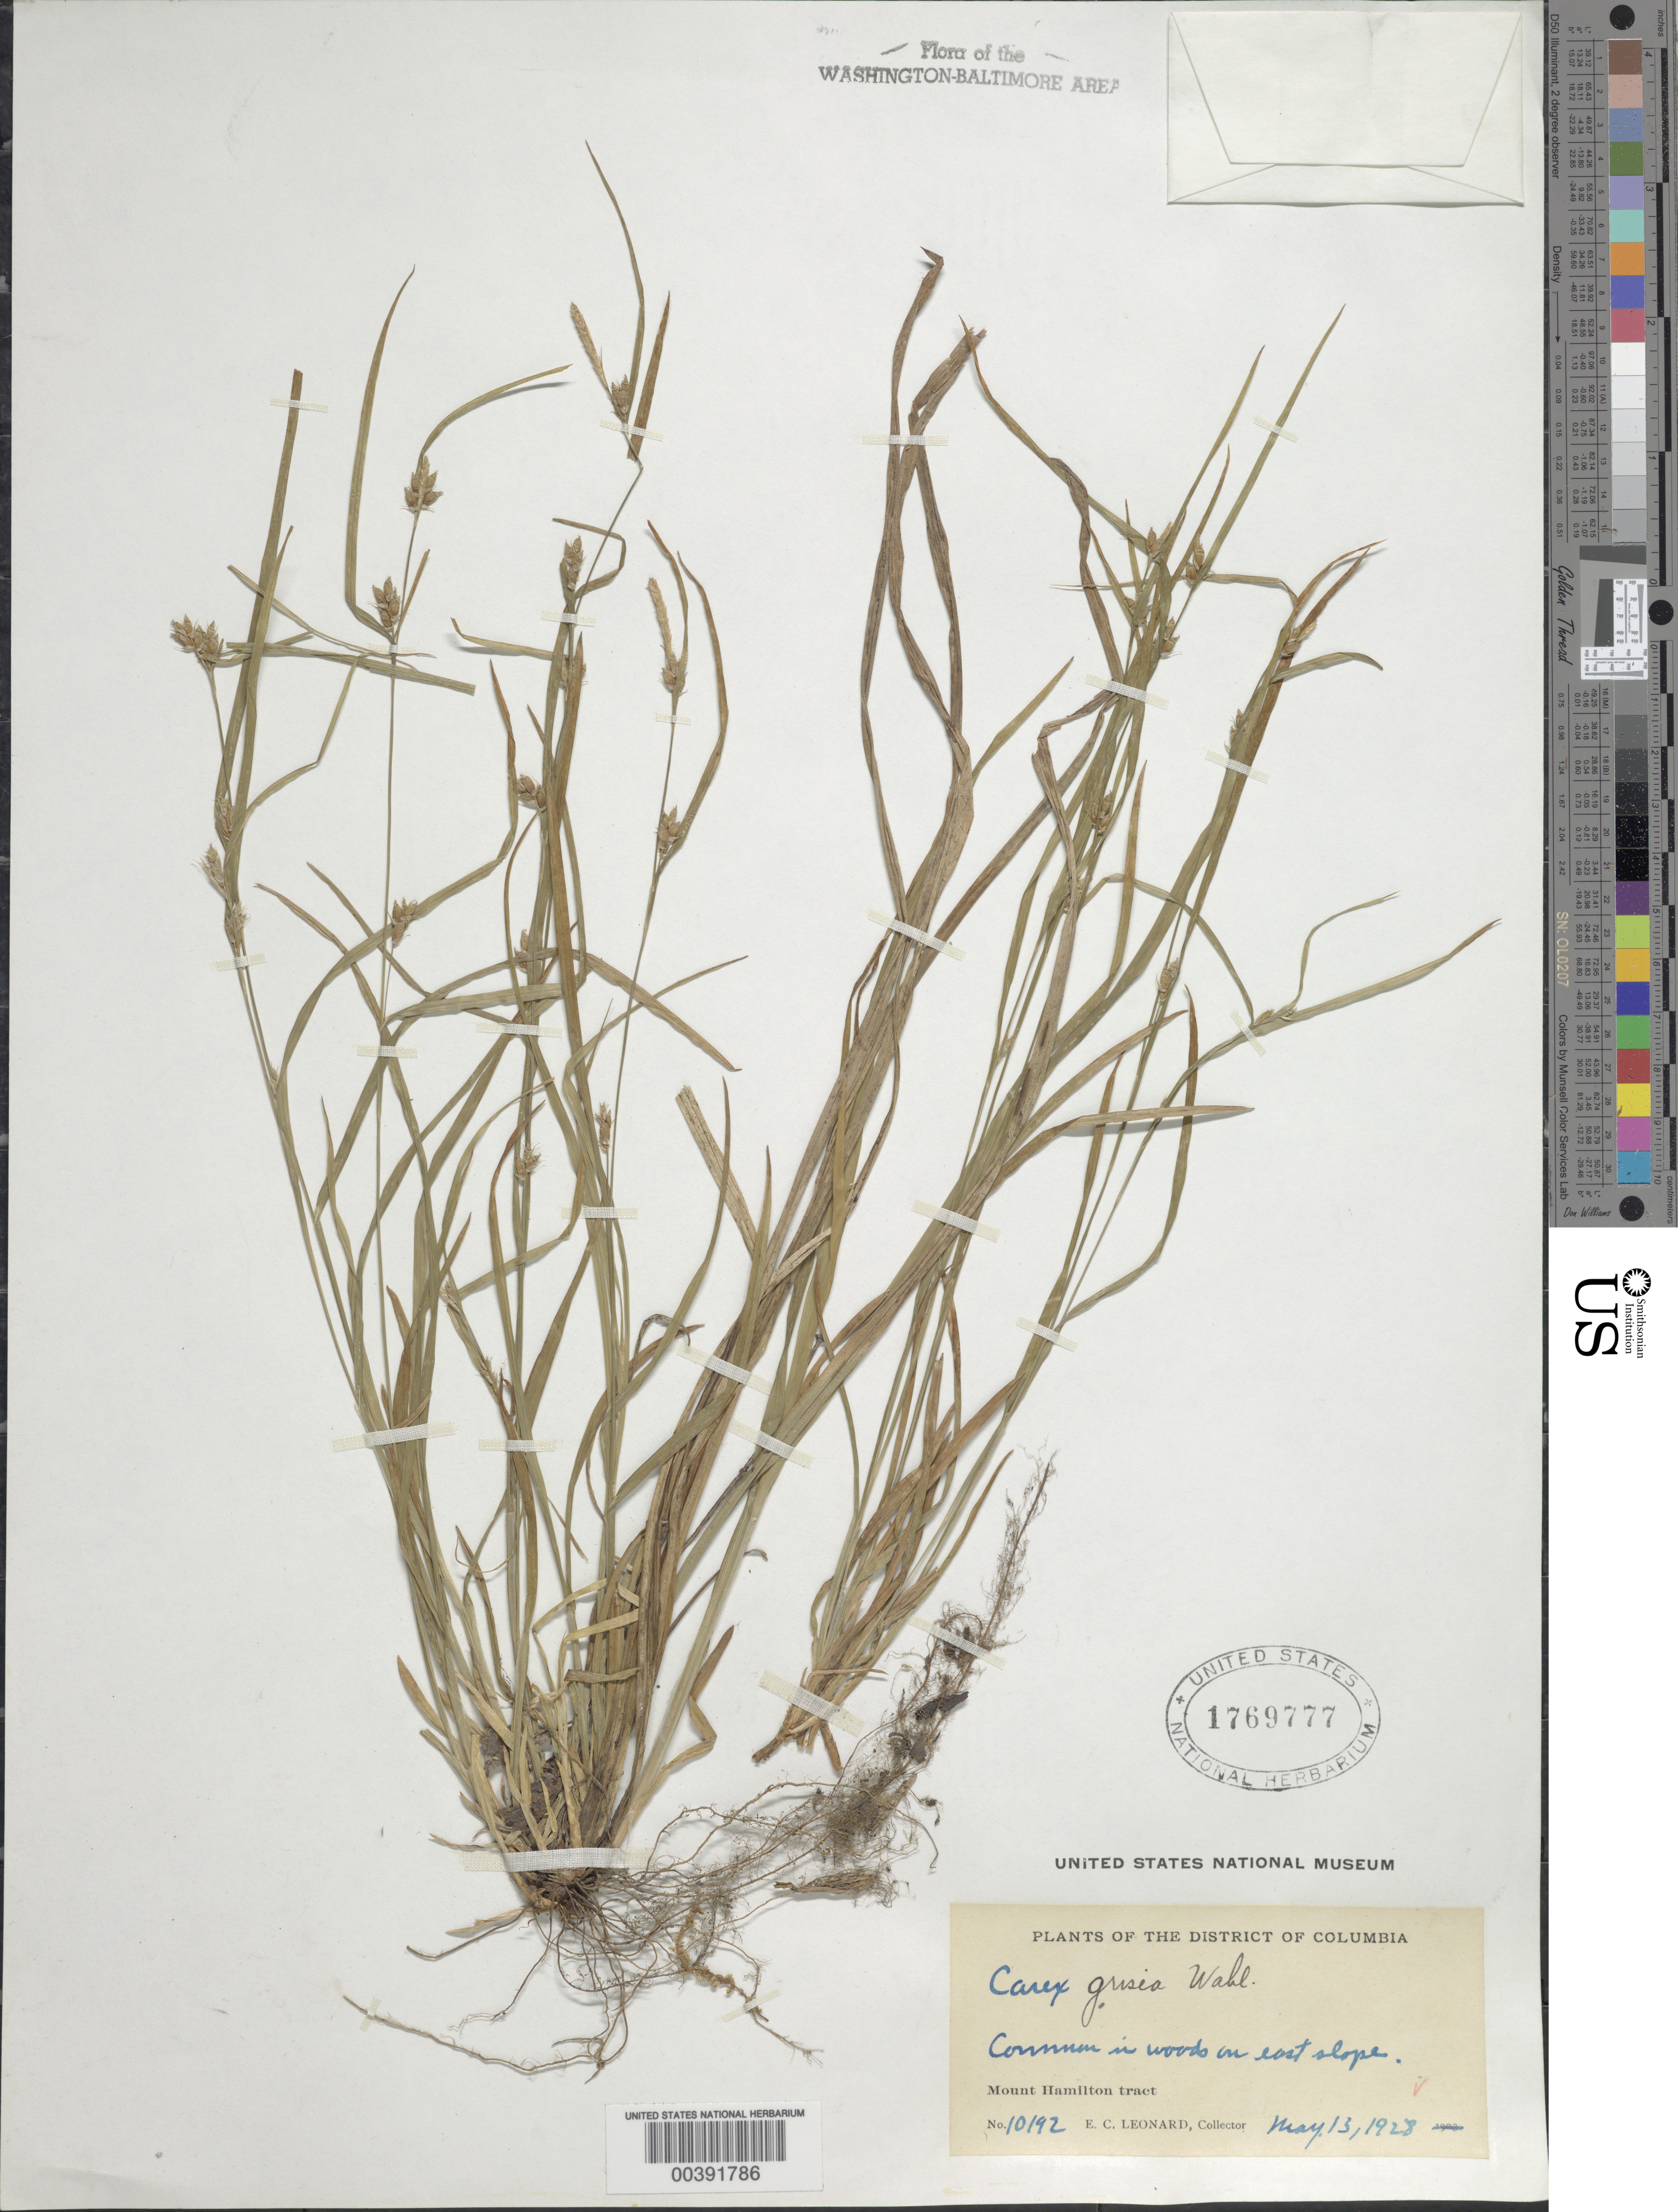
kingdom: Plantae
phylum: Tracheophyta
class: Liliopsida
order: Poales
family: Cyperaceae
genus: Carex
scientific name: Carex grisea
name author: Wahlenb.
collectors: E. C. Leonard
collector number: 10192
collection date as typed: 13 May 1928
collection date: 1928-05-13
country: United States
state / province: District of Columbia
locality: Mount Hamilton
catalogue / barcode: US 1769777